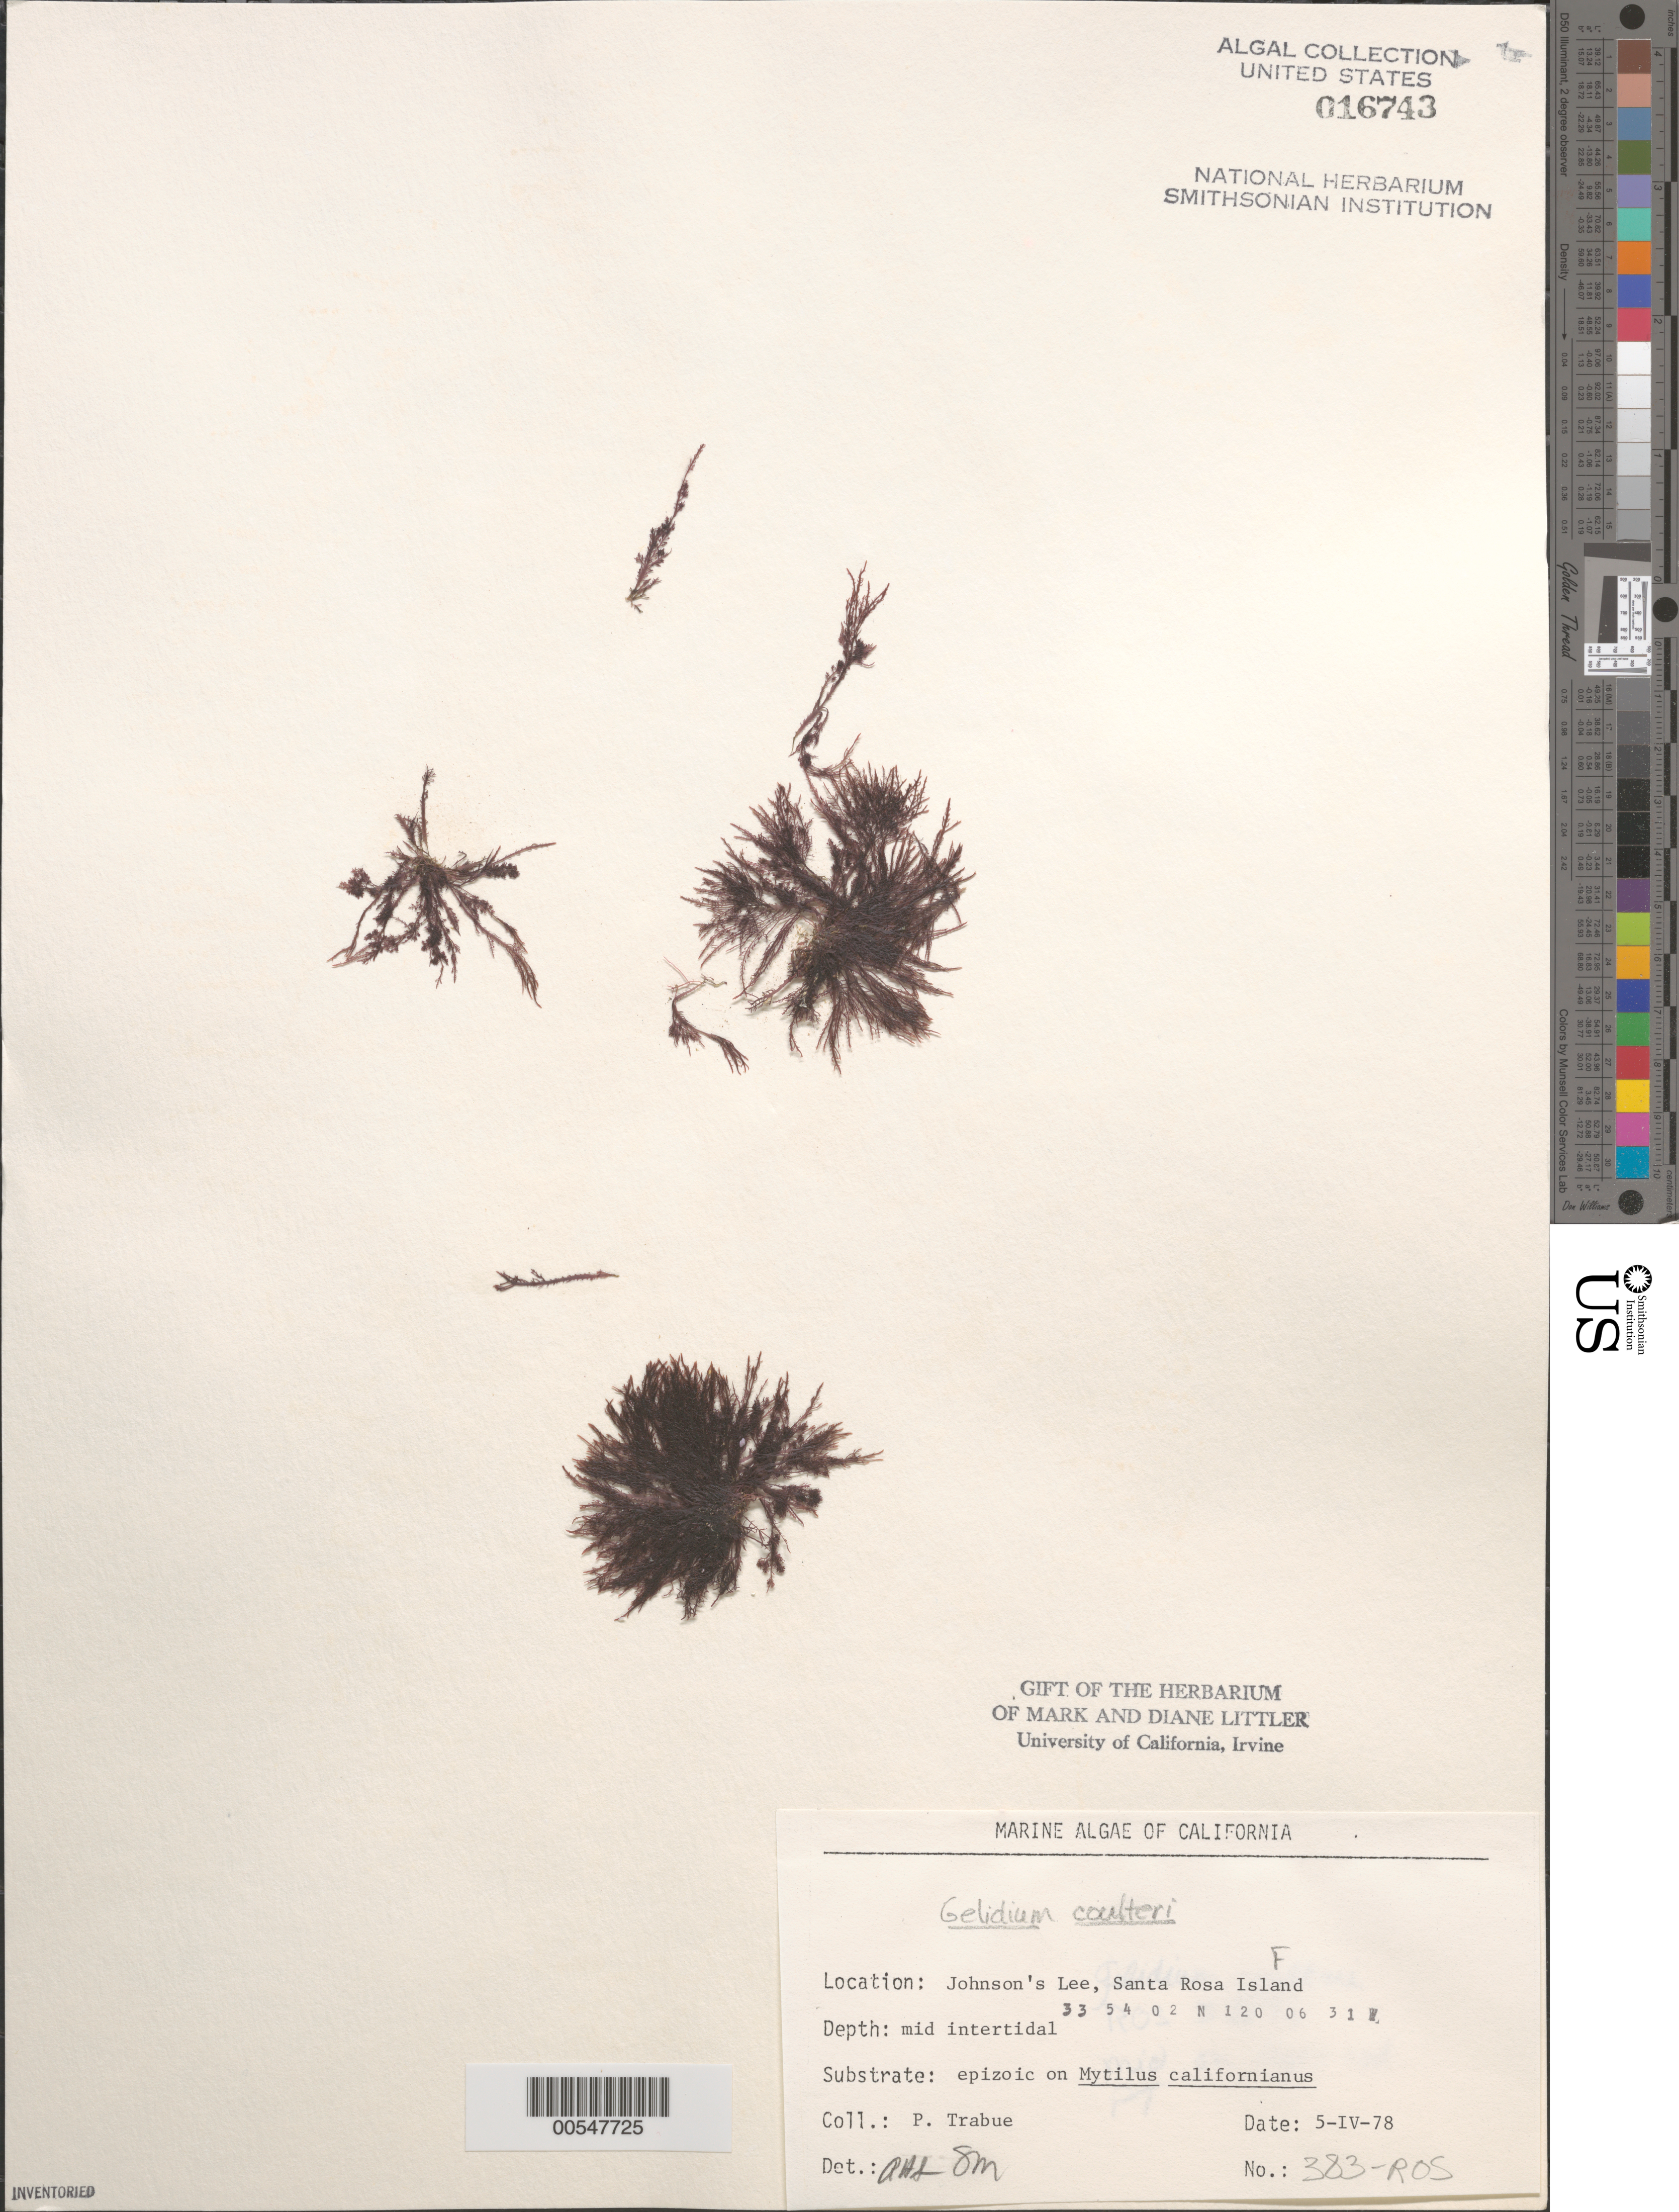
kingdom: Plantae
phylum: Rhodophyta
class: Florideophyceae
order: Gelidiales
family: Gelidiaceae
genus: Gelidium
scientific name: Gelidium coulteri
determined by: Sims, Robert H.; Murray, S. N.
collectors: P. J. Trabue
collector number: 383-ros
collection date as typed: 05 Apr 1978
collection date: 1978-04-05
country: United States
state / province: California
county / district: Santa Barbara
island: Santa Rosa Island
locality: Johnson's Lee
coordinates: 33 54 02 N, 120 06 31 W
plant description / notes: BLM-SOCALBIGHT Rocky Intertidal Survey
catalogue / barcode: US 16743